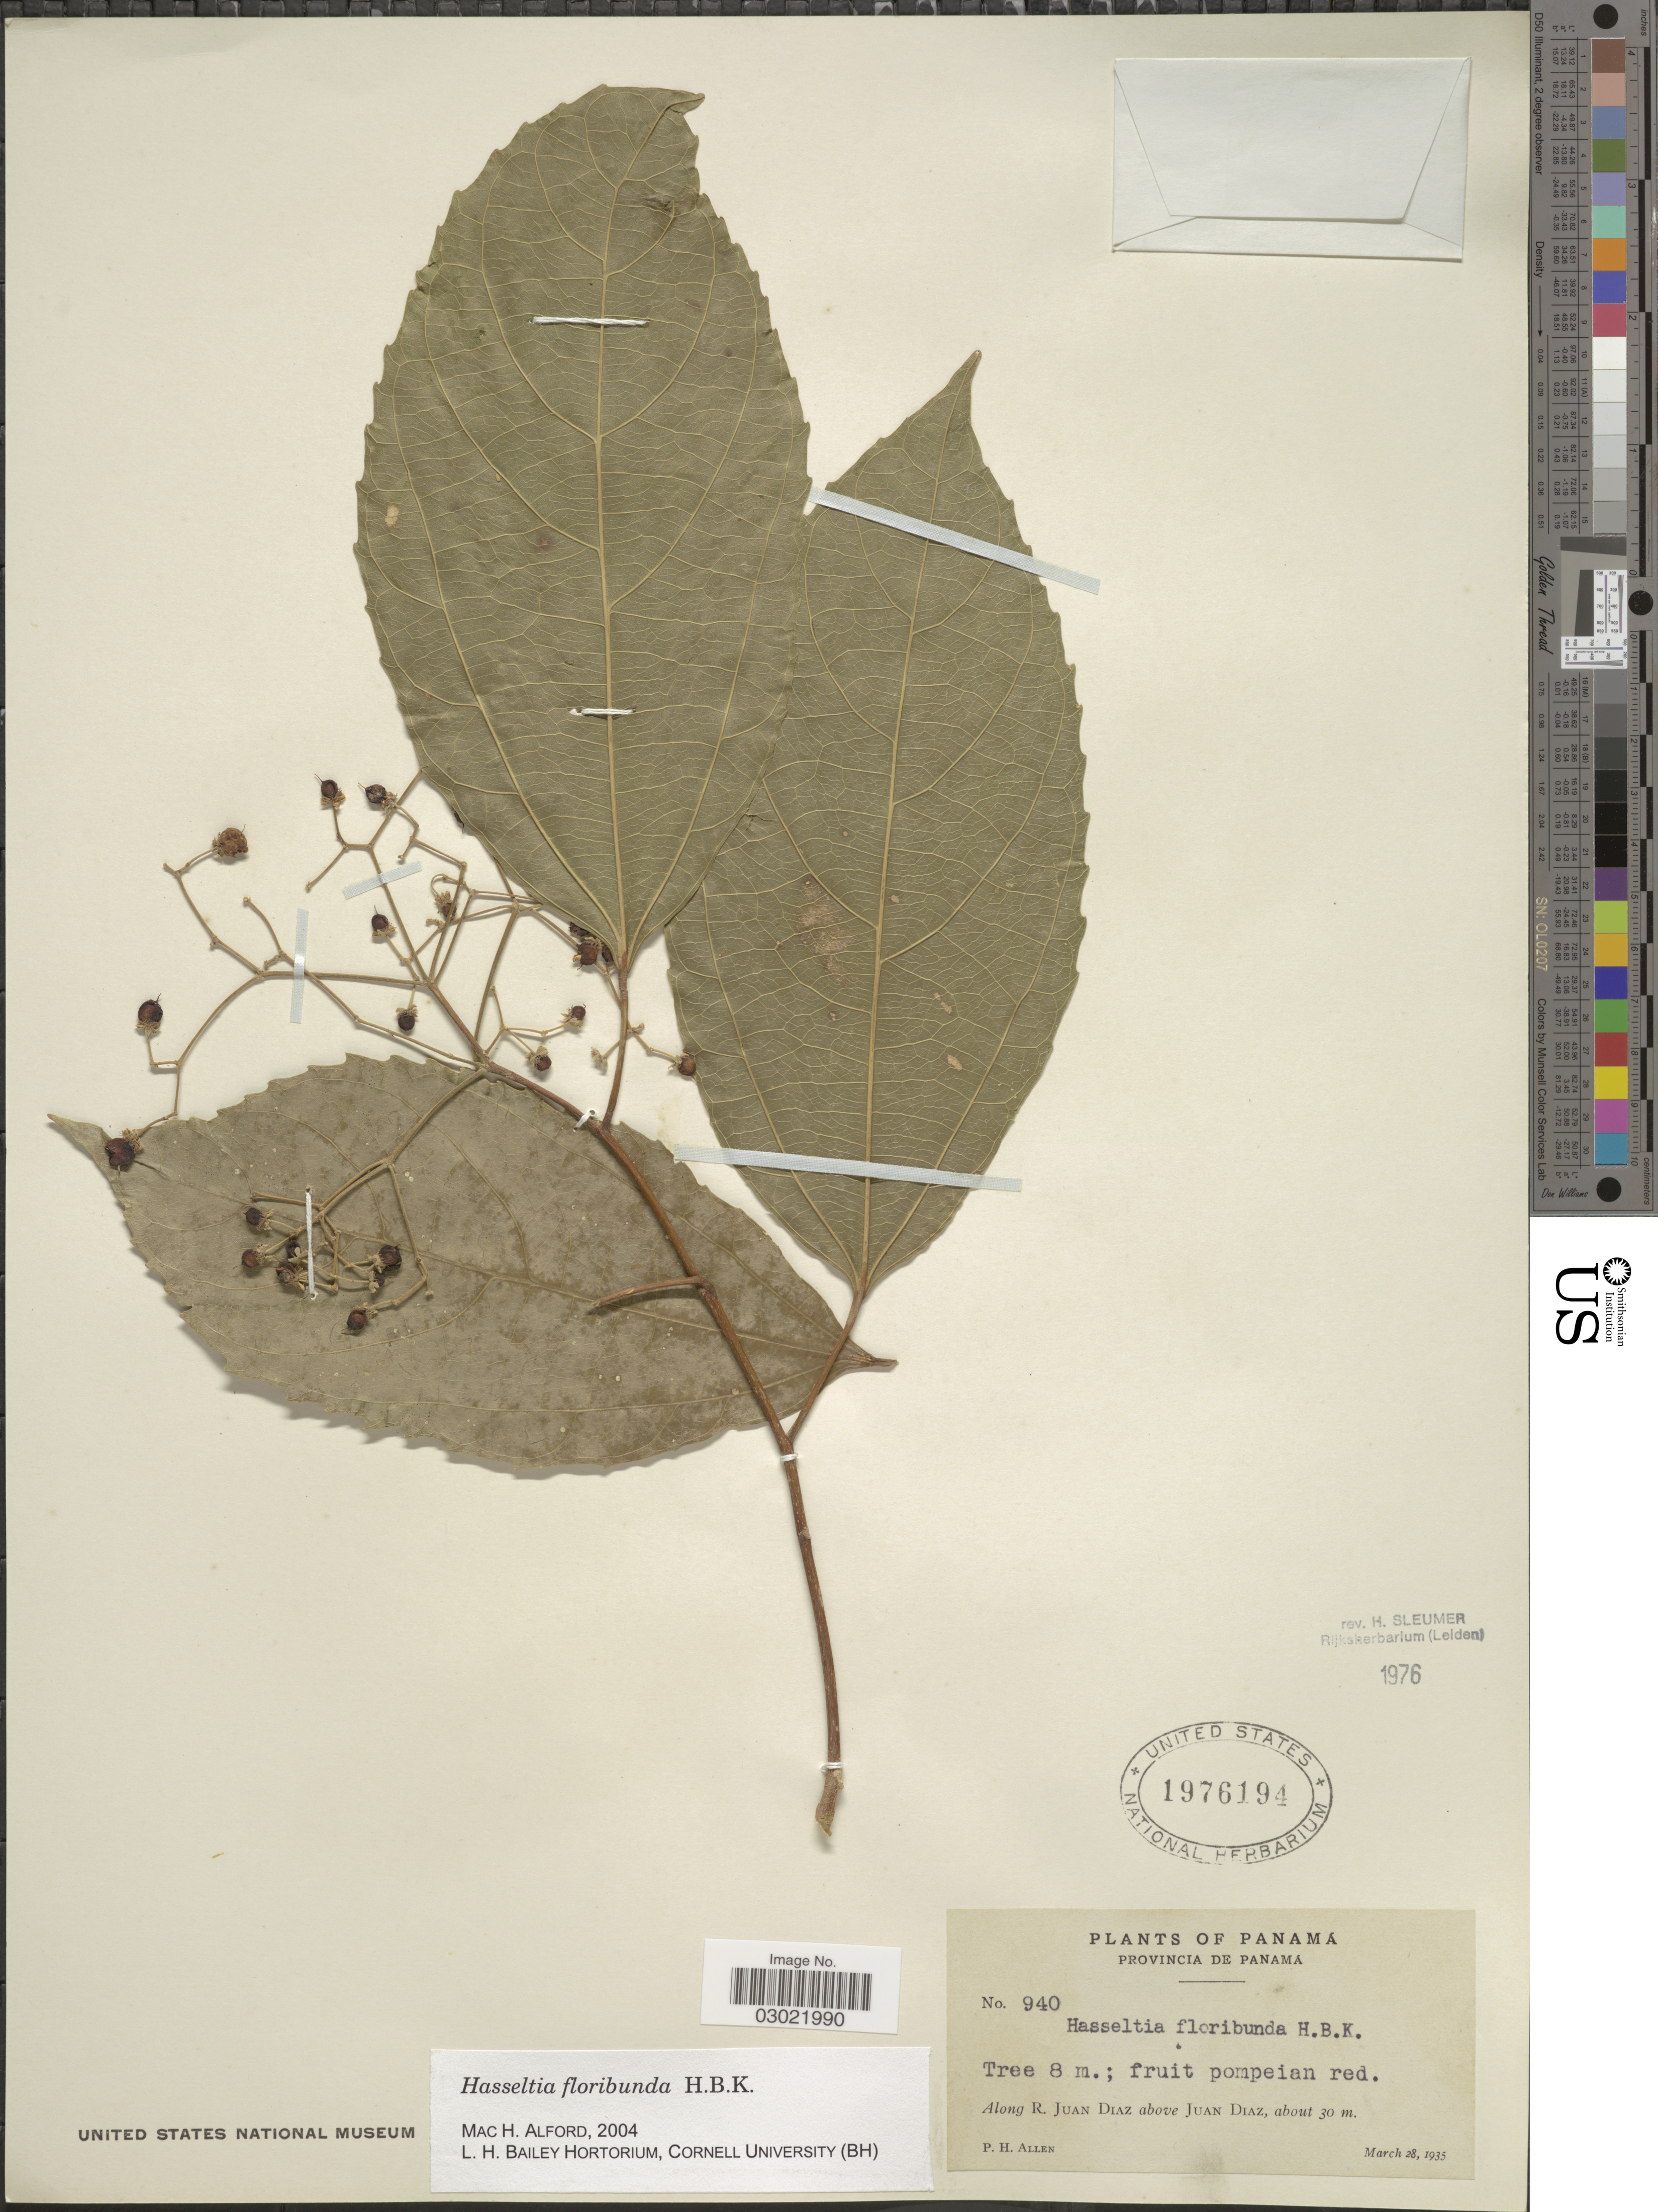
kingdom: Plantae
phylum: Tracheophyta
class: Magnoliopsida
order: Malpighiales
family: Salicaceae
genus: Hasseltia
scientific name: Hasseltia floribunda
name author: Kunth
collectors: P. H. Allen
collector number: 940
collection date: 1935-03-28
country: Panama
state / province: Panamá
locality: Along R. Juan Diaz above Juan Diaz.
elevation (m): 30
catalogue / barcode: US 1976194